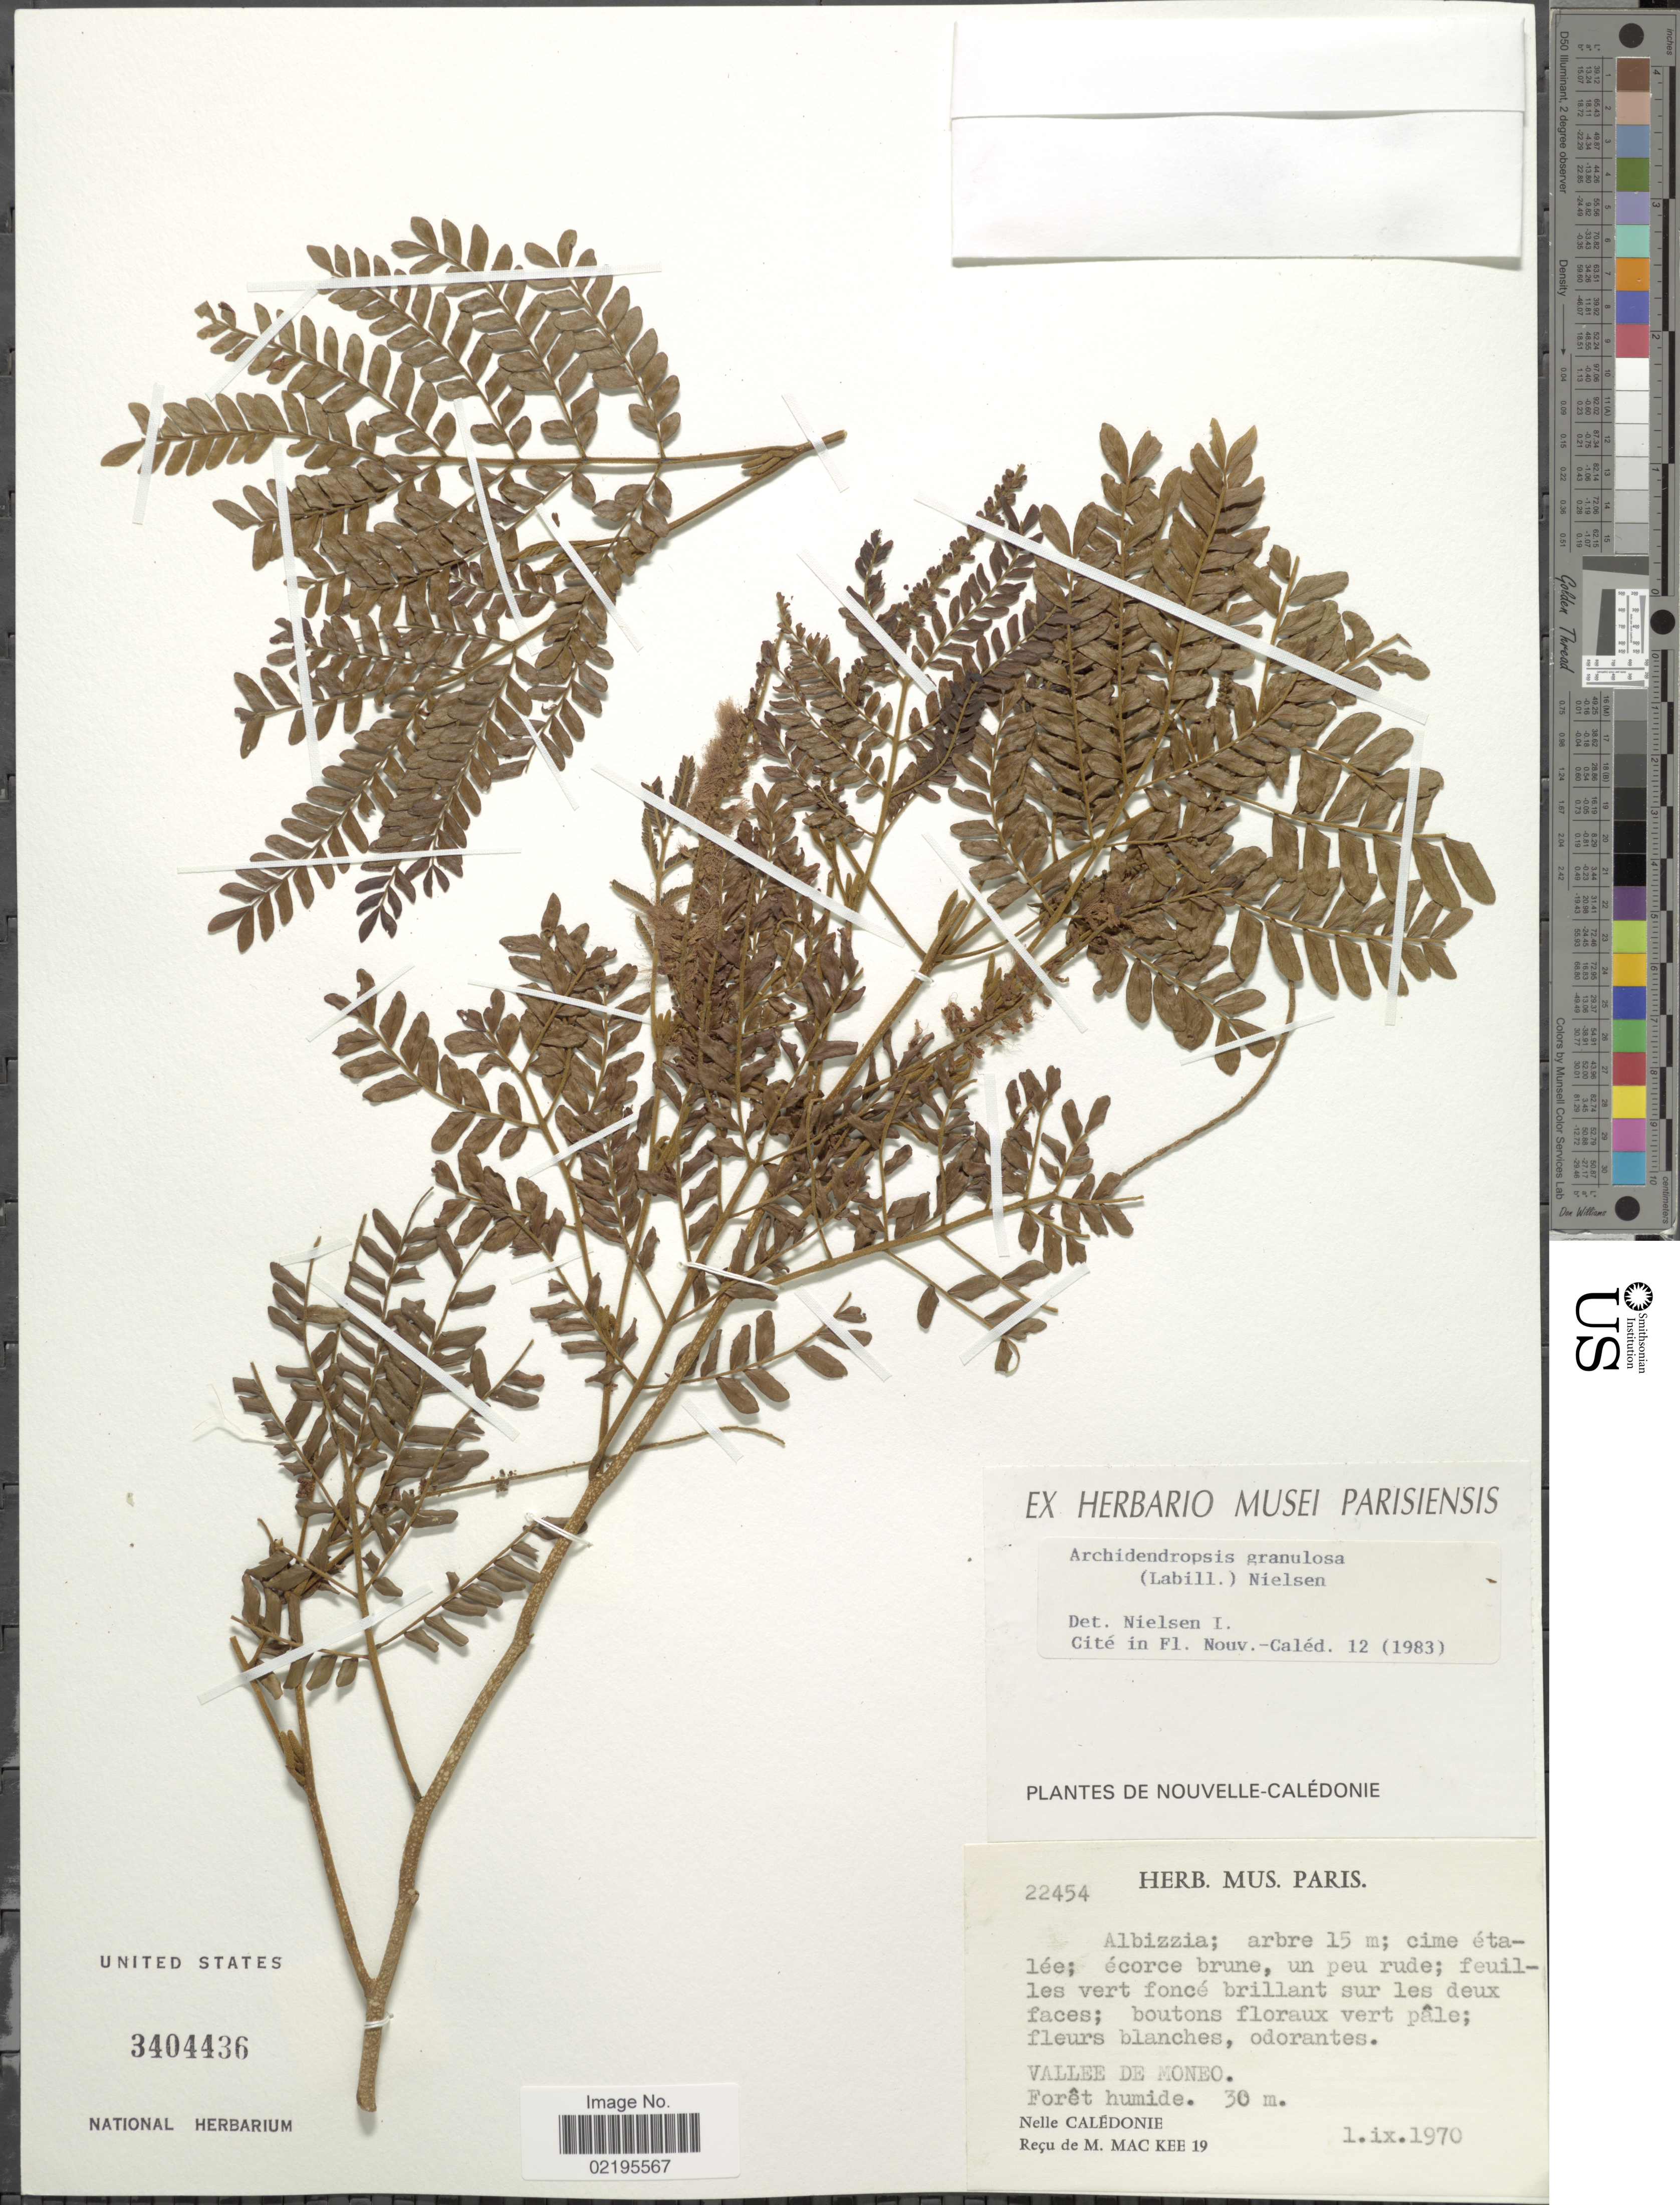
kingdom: Plantae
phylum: Tracheophyta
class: Magnoliopsida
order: Fabales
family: Fabaceae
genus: Archidendropsis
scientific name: Archidendropsis granulosa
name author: (Labill.) I.C. Nielsen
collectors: M. Mackee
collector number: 22454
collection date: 1970-09-01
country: New Caledonia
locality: Valle de Moneo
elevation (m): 30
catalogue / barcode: US 3404436